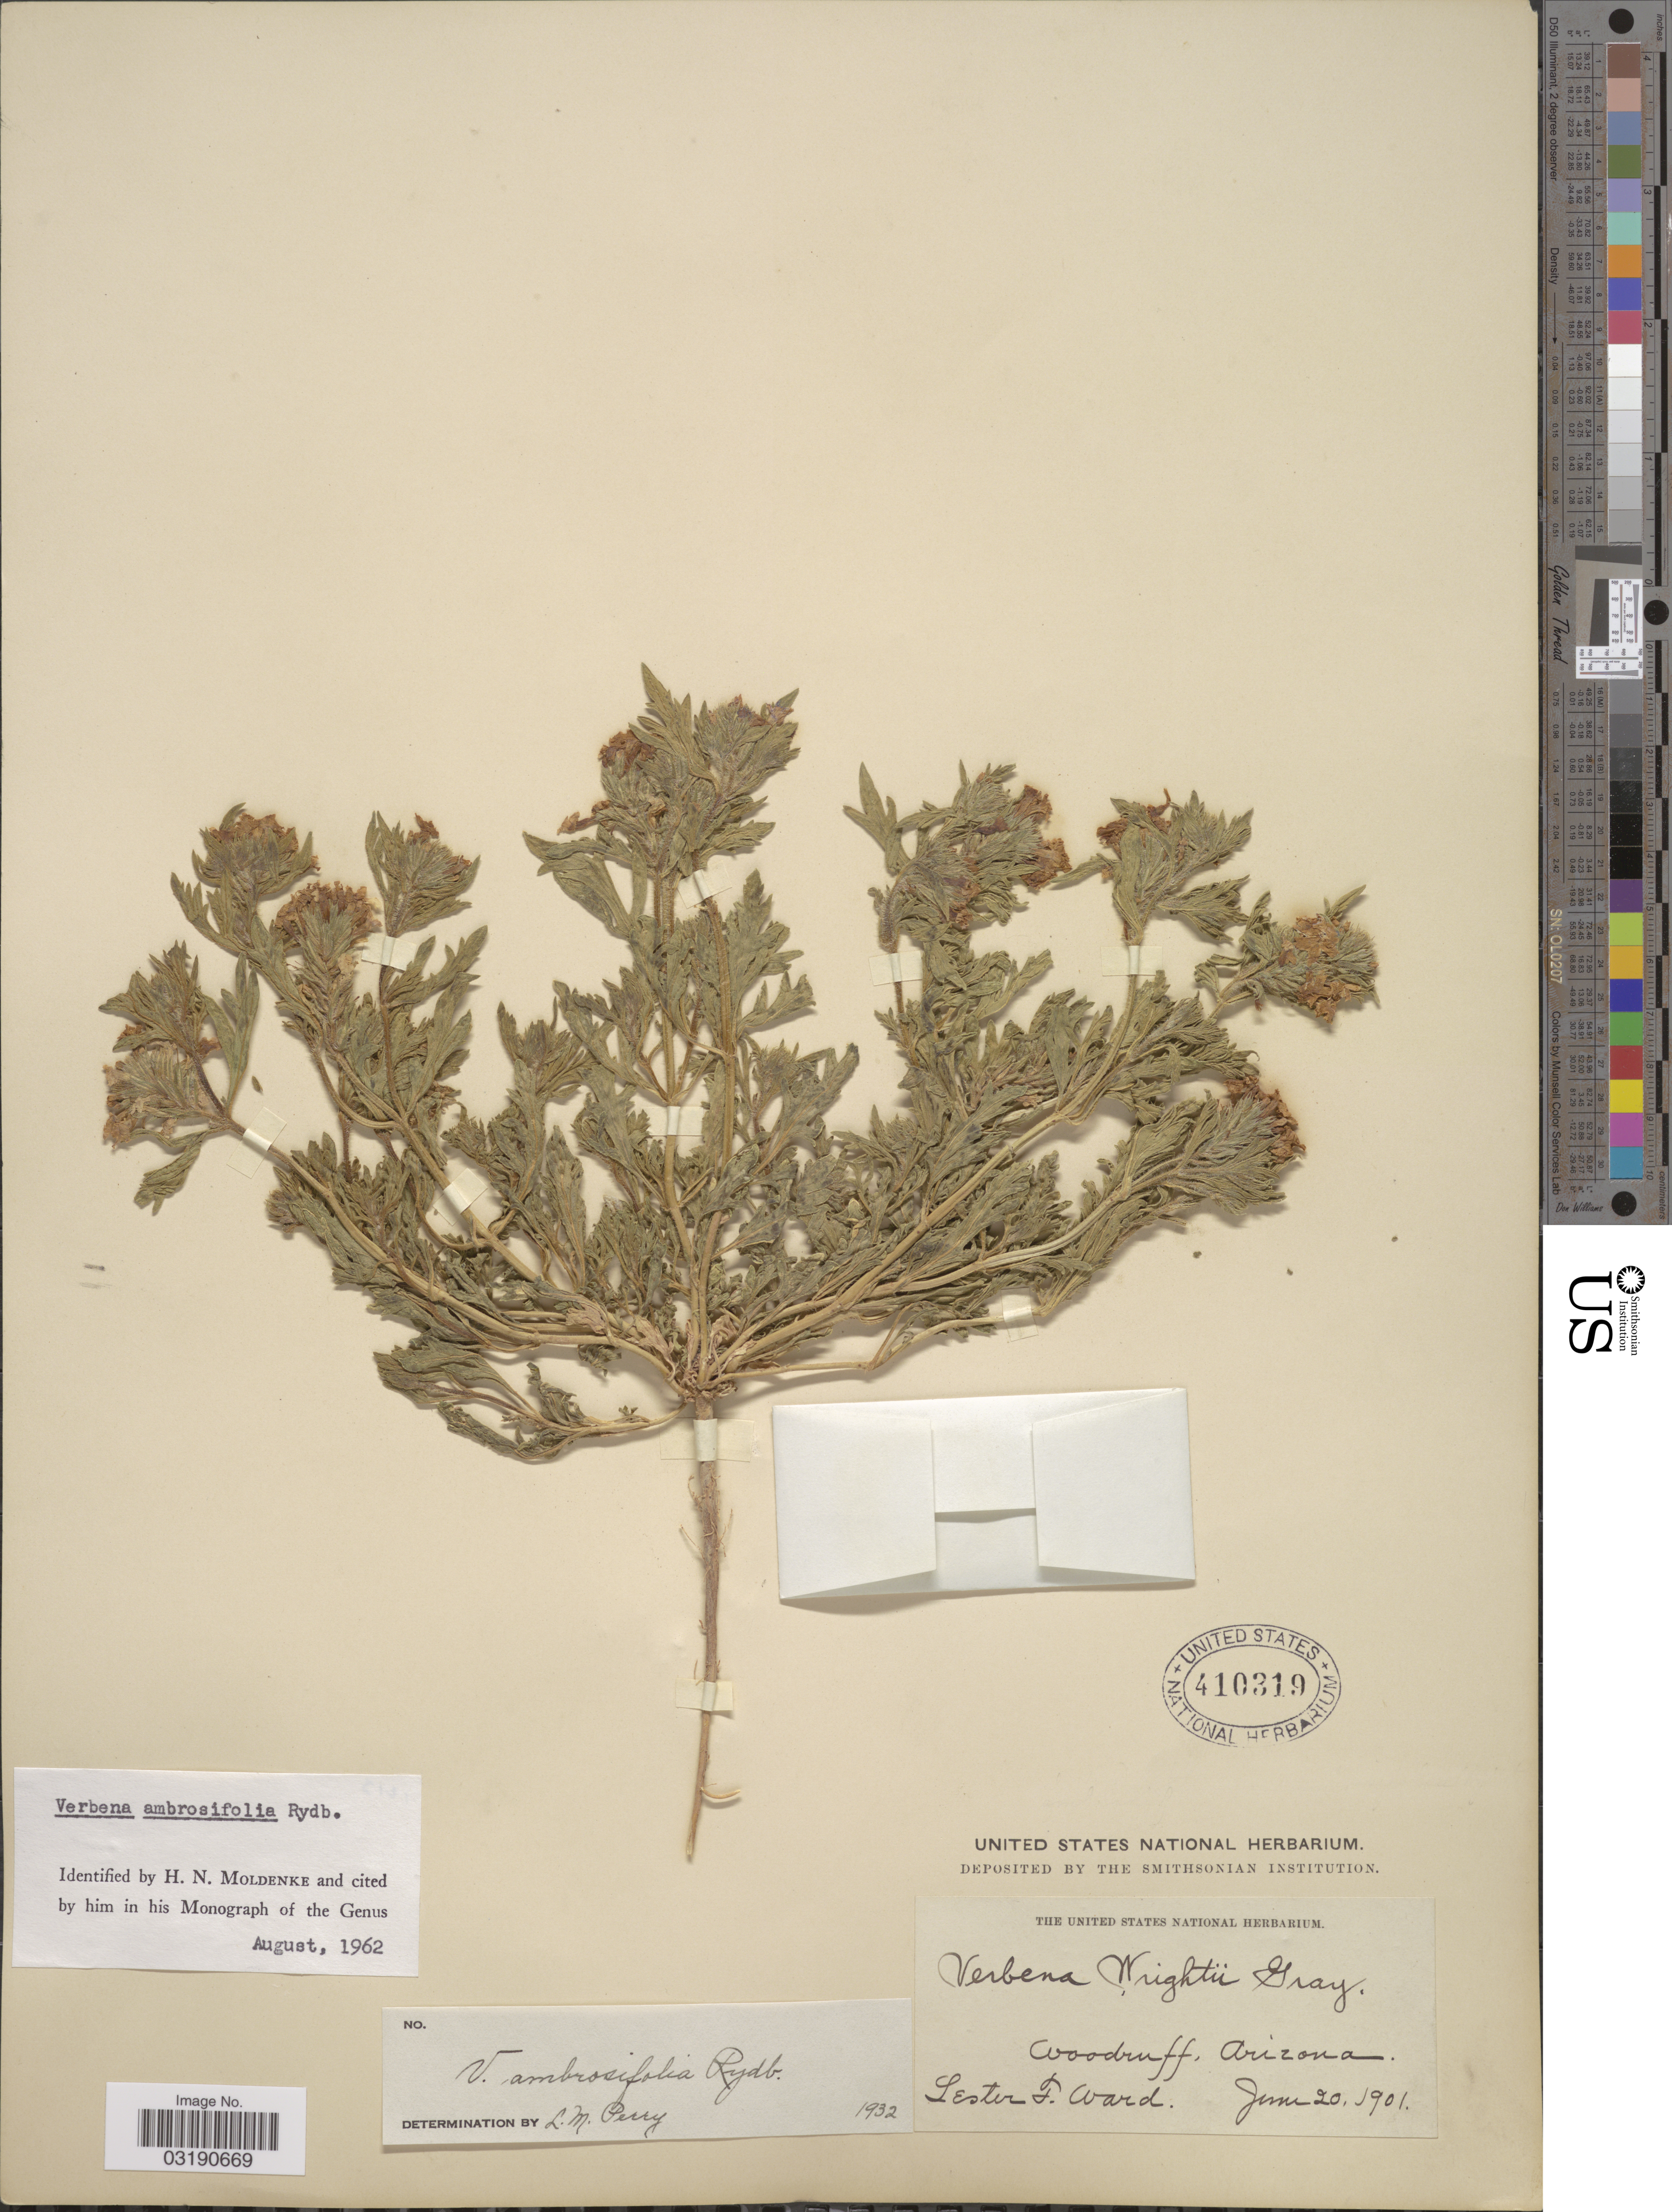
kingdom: Plantae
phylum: Tracheophyta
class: Magnoliopsida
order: Lamiales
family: Verbenaceae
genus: Verbena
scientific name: Verbena ambrosiifolia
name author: Rydb. ex Small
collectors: L. F. Ward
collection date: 1901-06-20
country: United States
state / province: Arizona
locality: Woodruff.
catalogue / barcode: US 410319